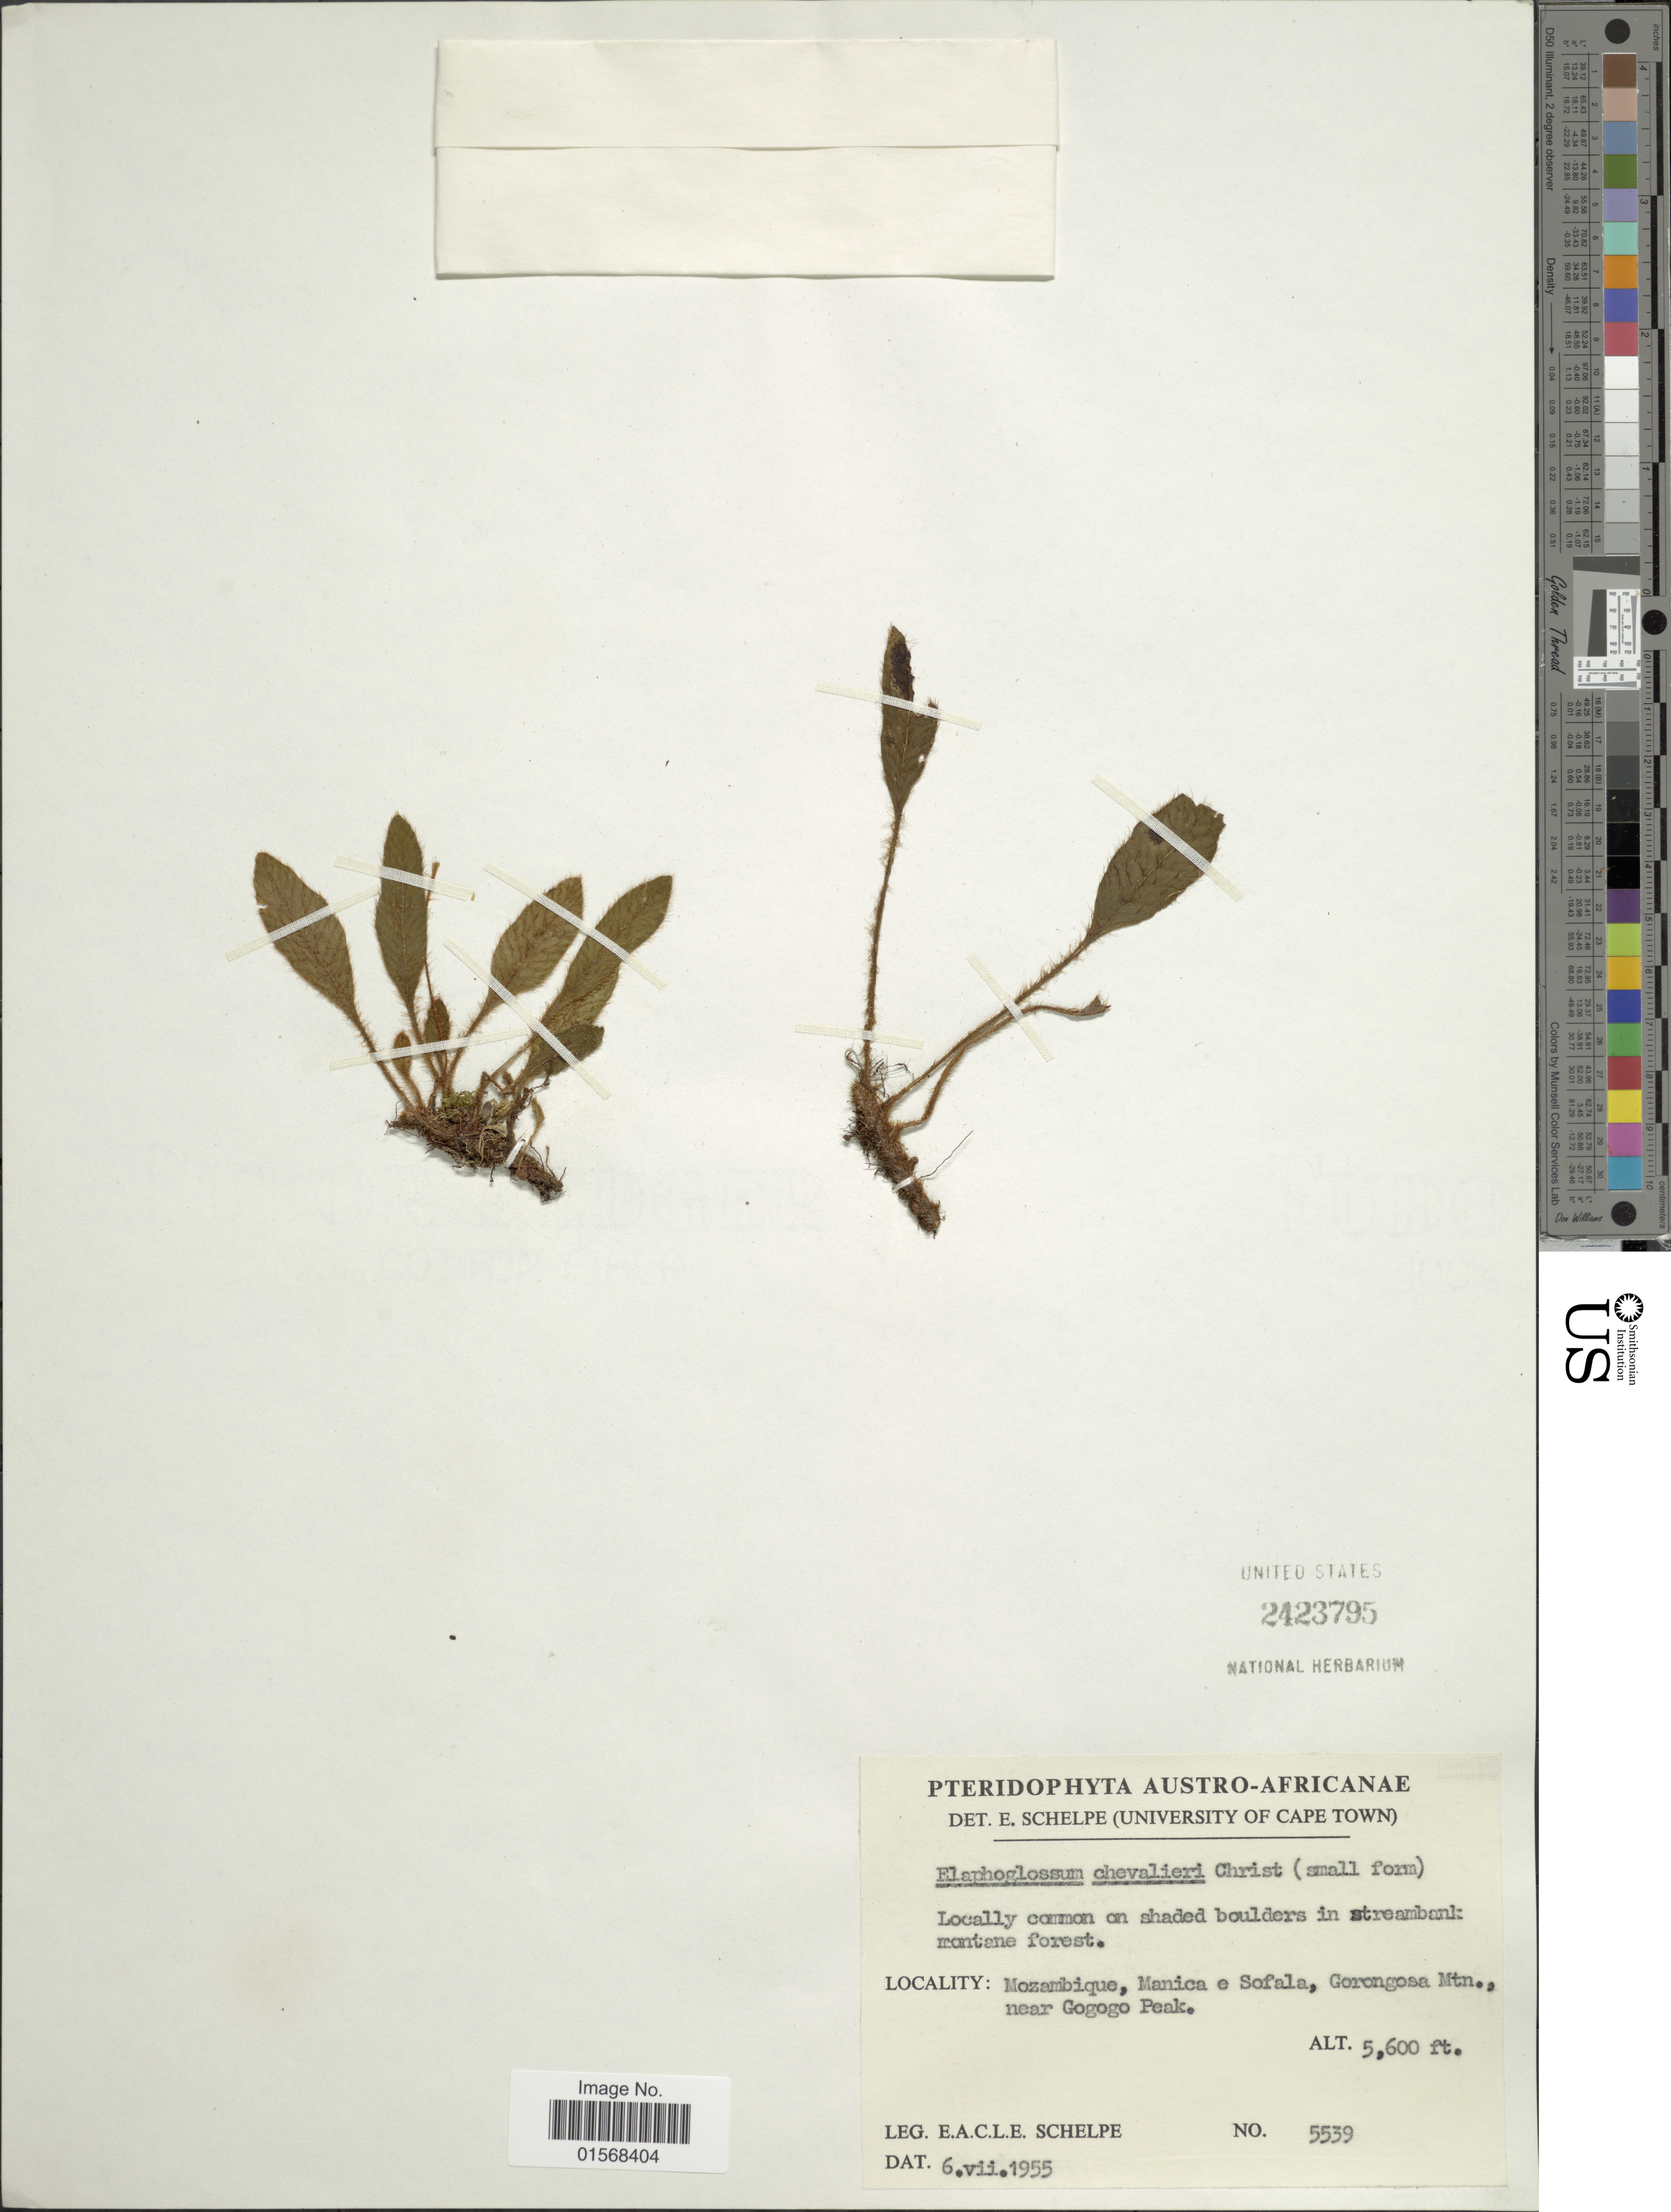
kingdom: Plantae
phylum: Tracheophyta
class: Polypodiopsida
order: Polypodiales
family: Dryopteridaceae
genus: Elaphoglossum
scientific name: Elaphoglossum chevalieri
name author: Christ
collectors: E. A. C. L. E. Schelpe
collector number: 5539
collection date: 1955-07-06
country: Mozambique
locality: Austro-Africanae, Mozambique, Manica e Sofala, Gorongosa Mtn., near Gogogo Peak.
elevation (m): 1707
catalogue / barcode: US 2423795